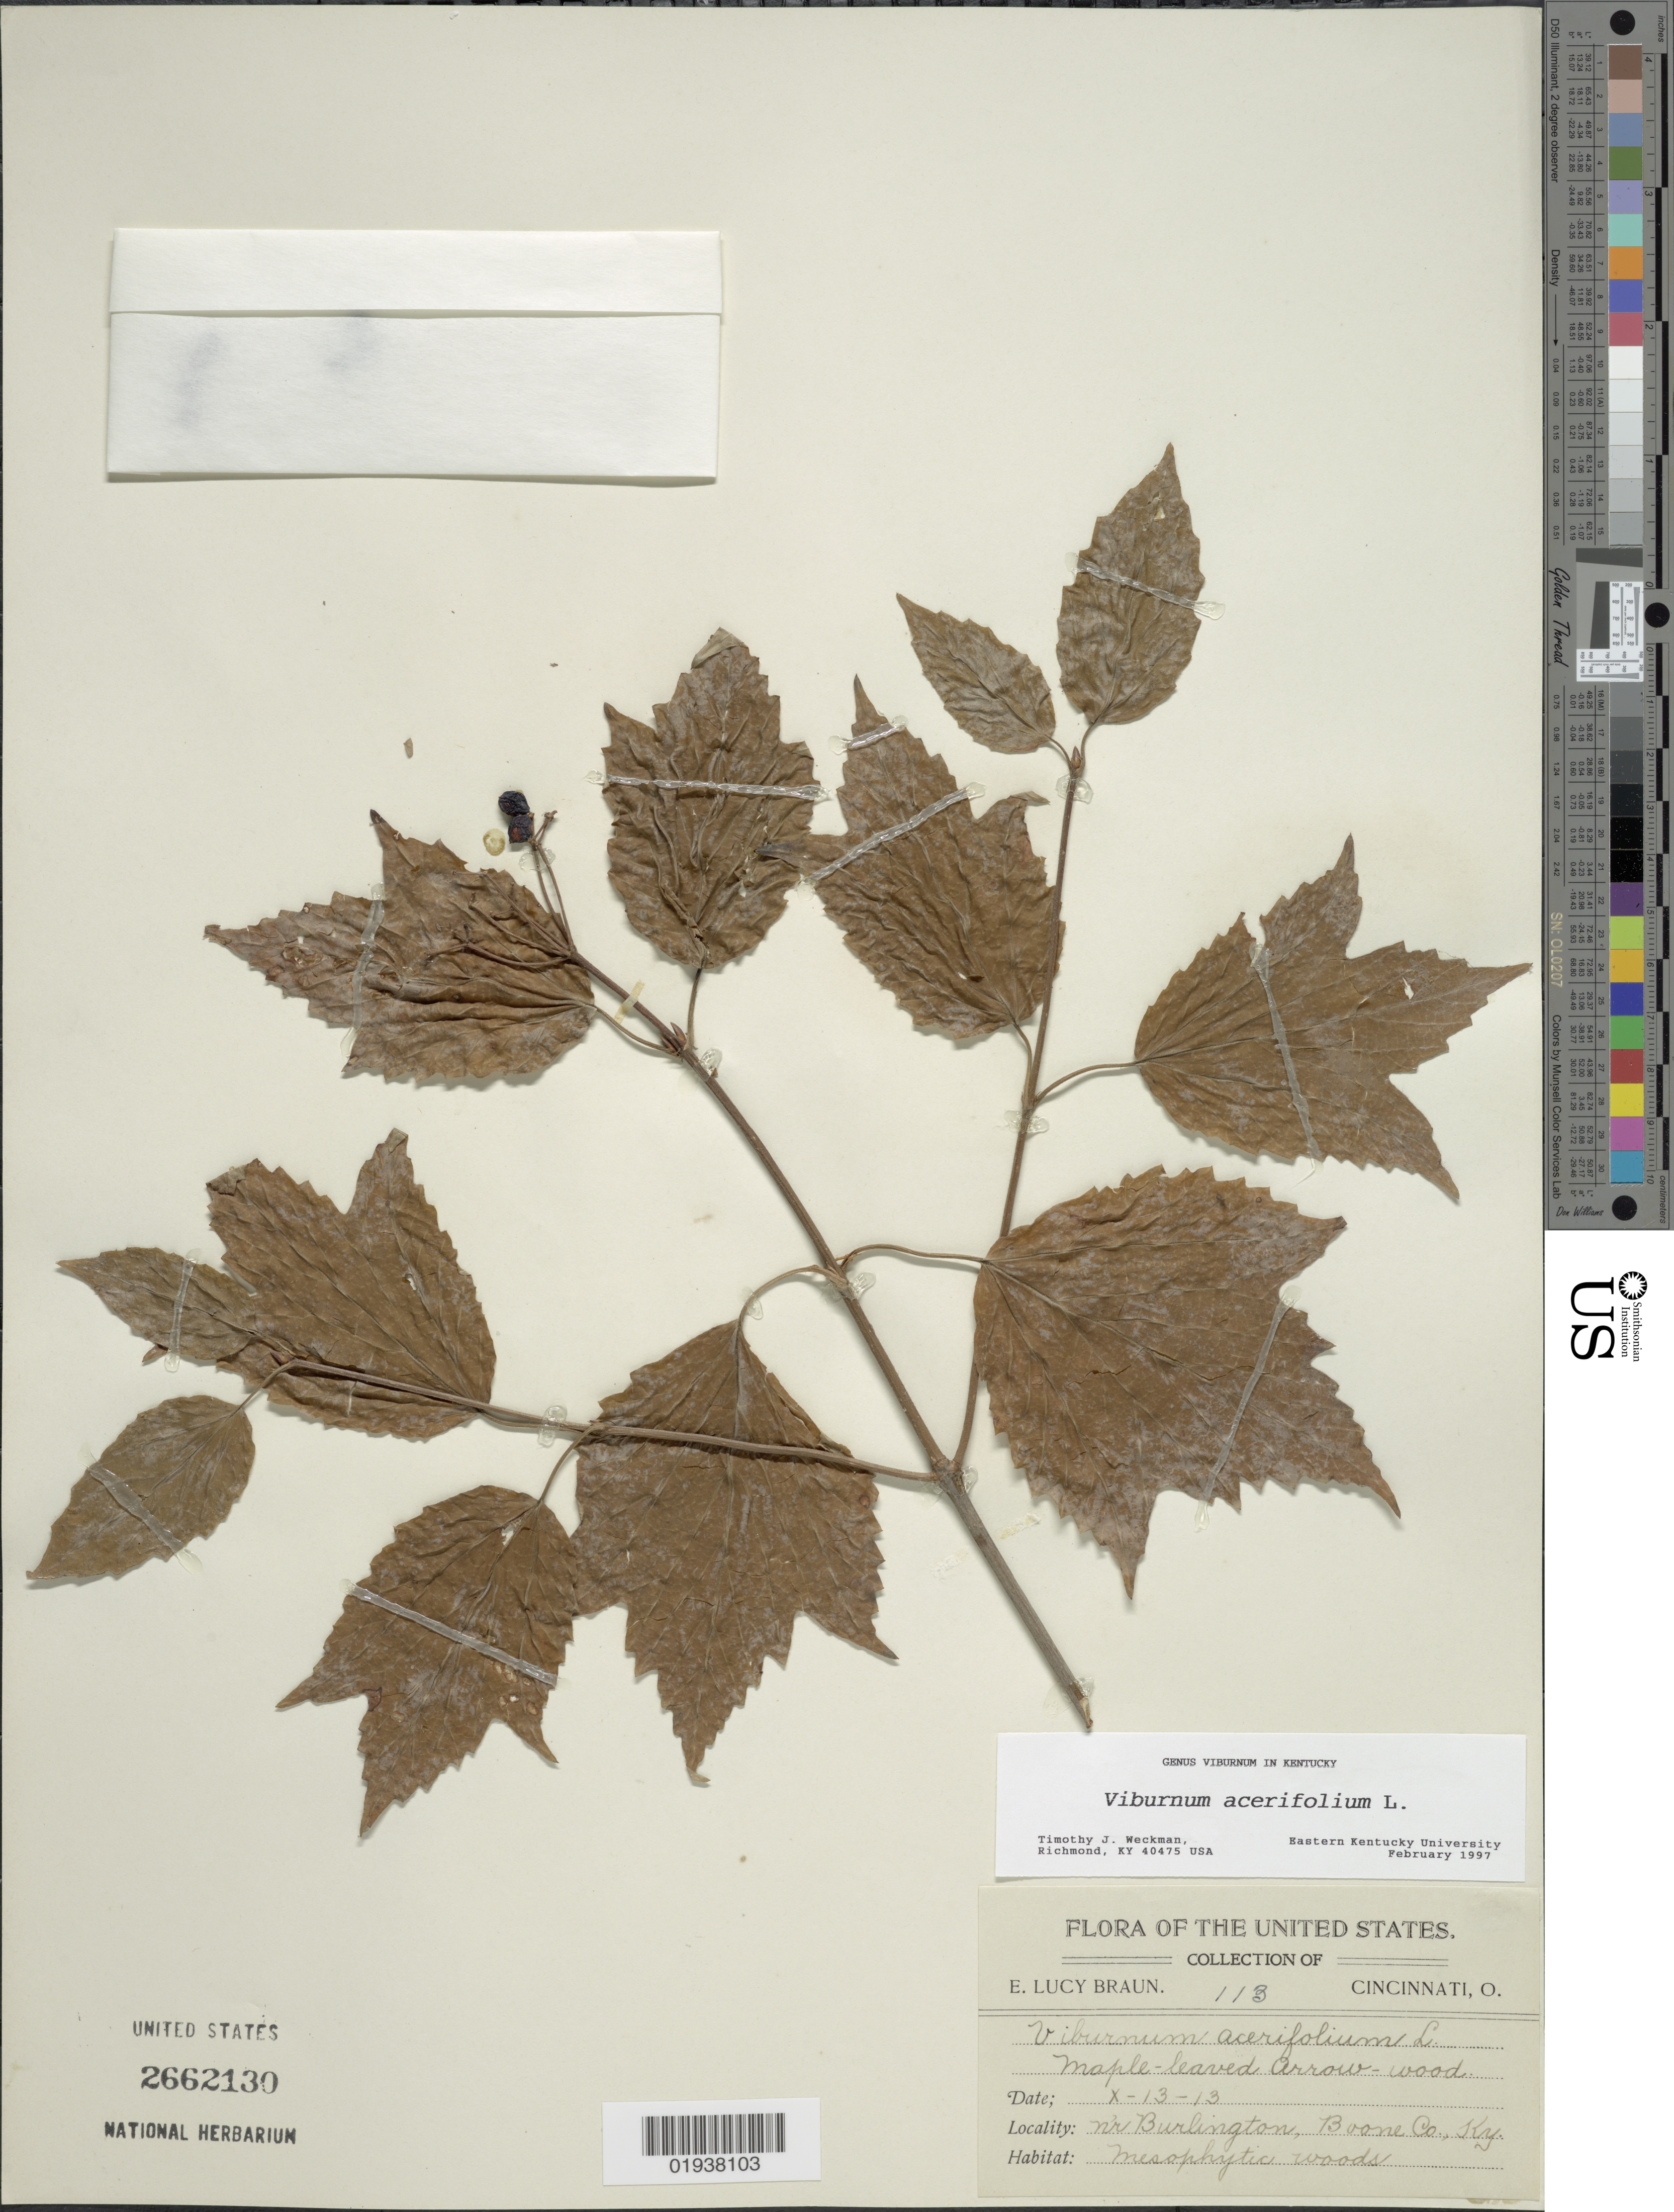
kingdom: Plantae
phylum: Tracheophyta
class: Magnoliopsida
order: Dipsacales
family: Viburnaceae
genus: Viburnum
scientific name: Viburnum acerifolium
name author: L.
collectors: E. L. Braun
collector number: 113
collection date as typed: Transcribed d/m/y: 13/10/13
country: United States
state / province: Kentucky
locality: Nr Burlington, Boone Co.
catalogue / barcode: US 2662130